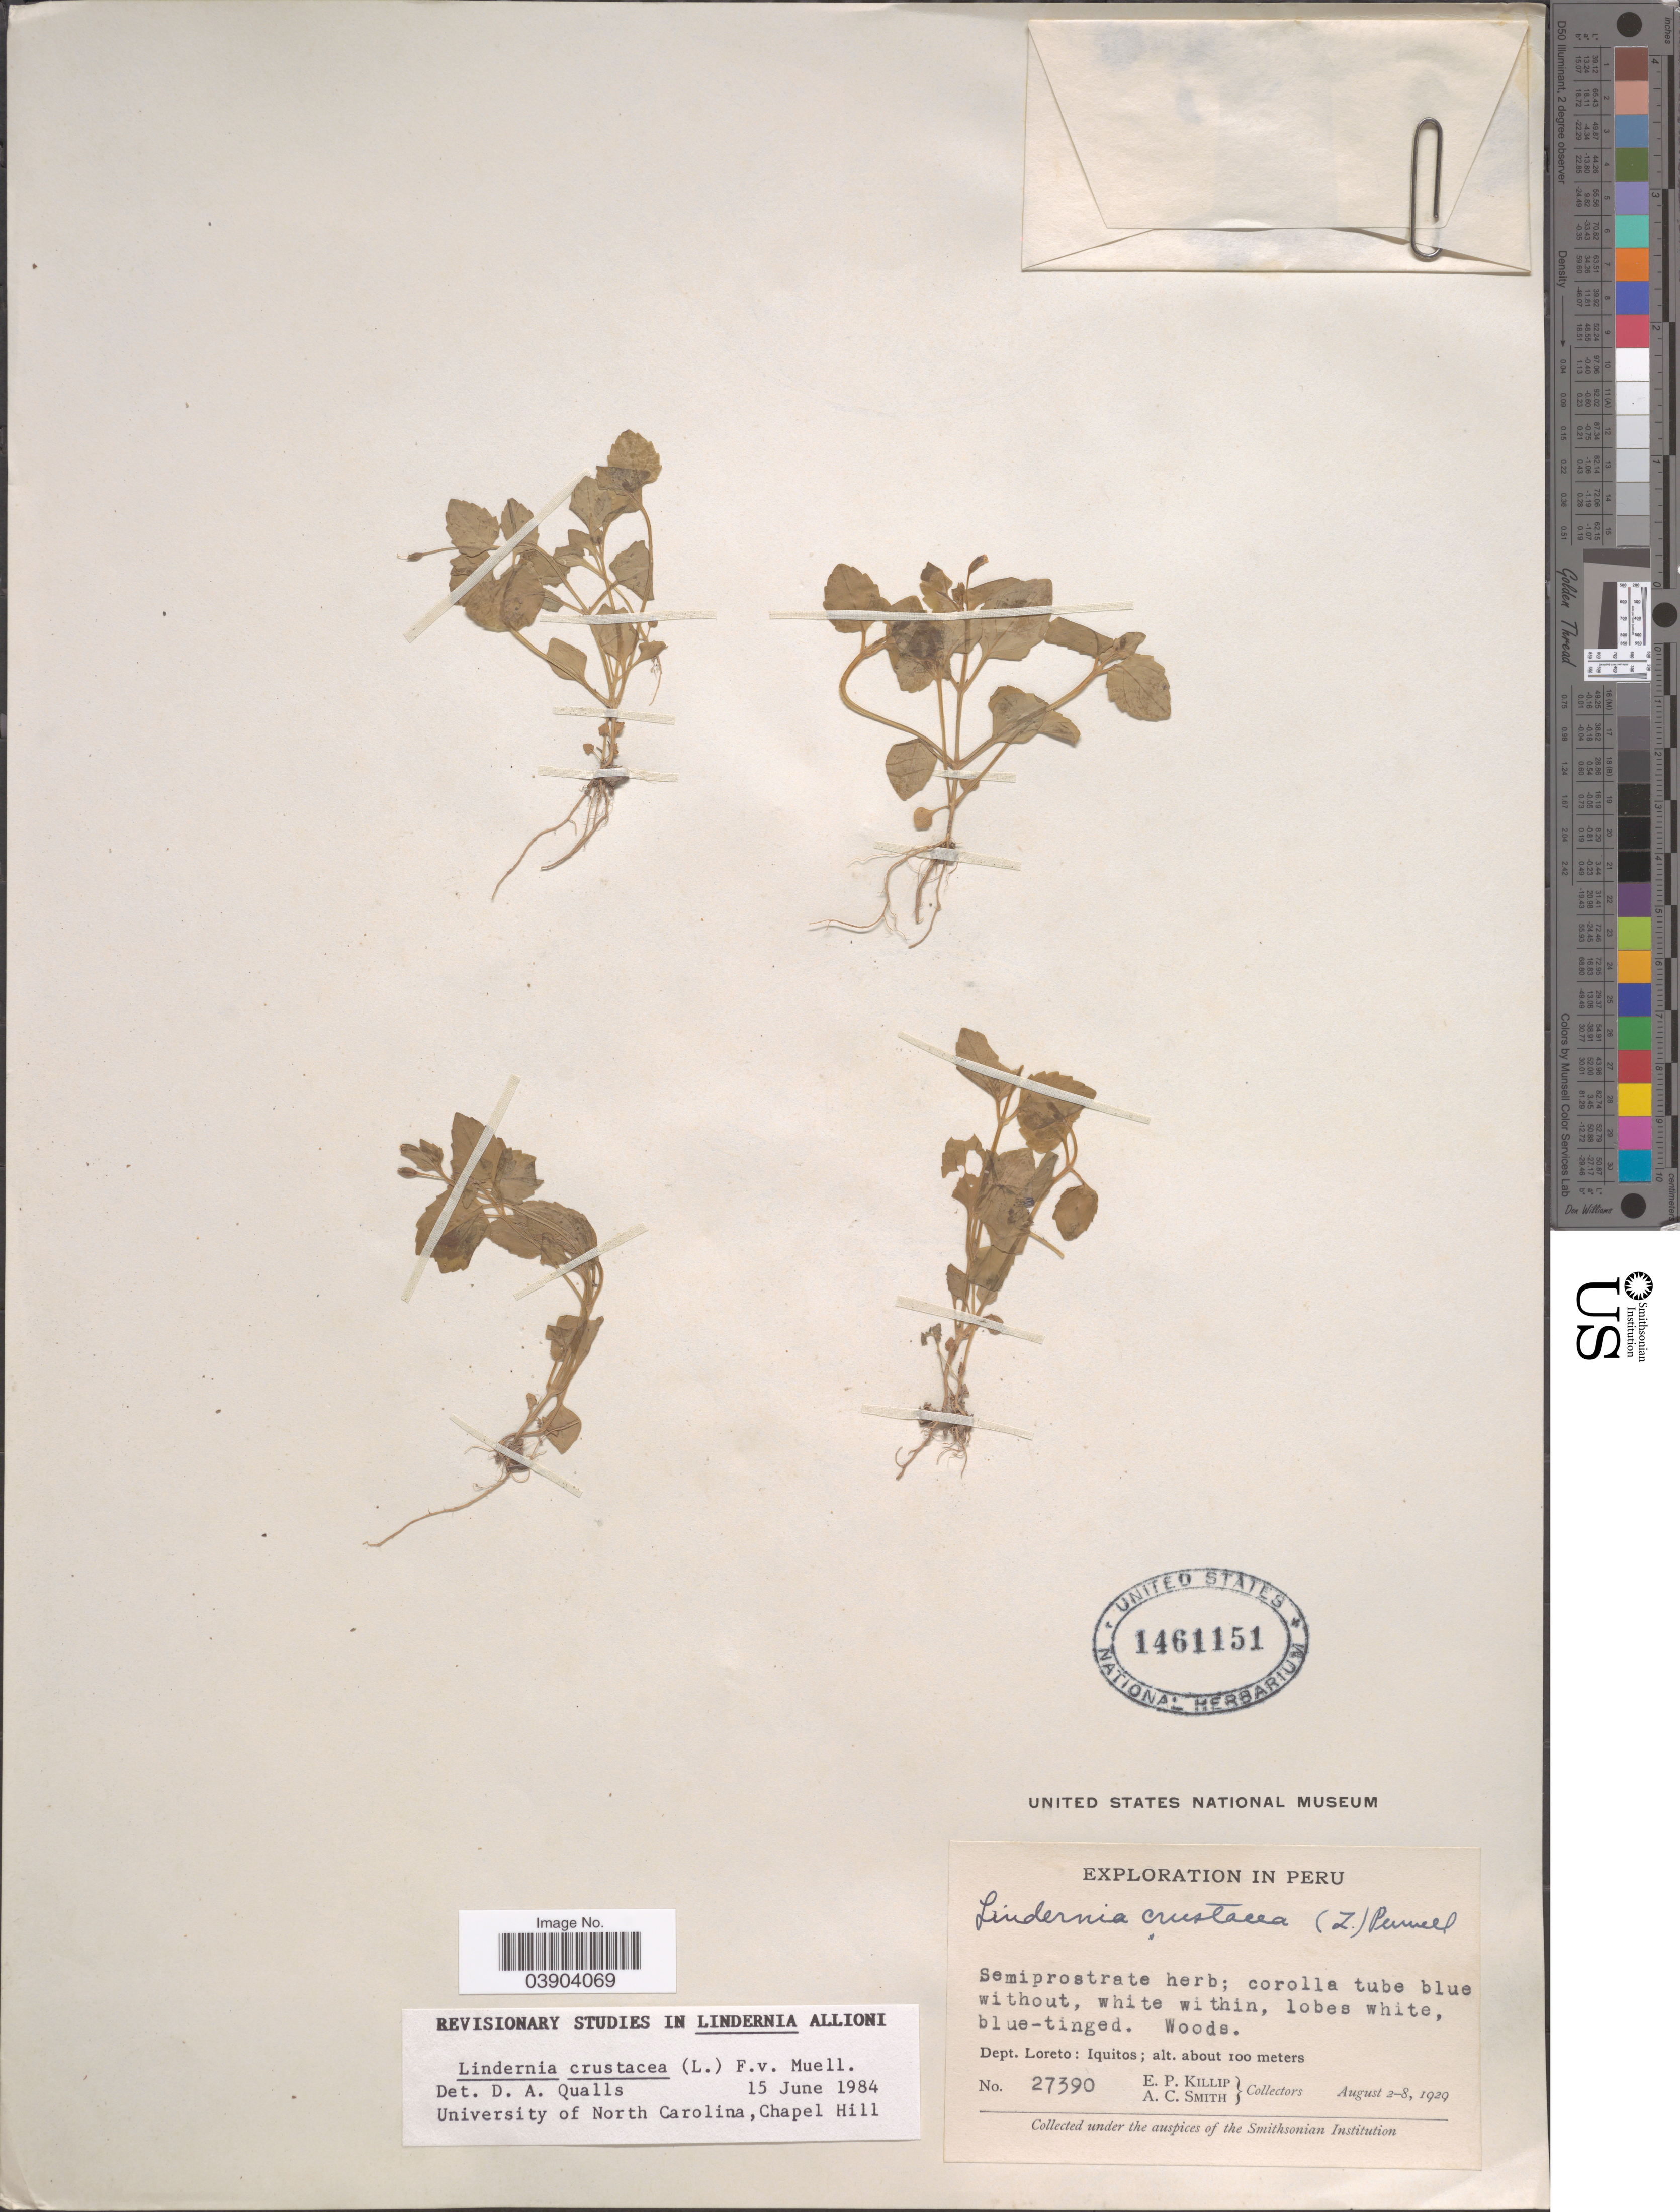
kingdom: Plantae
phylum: Tracheophyta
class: Magnoliopsida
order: Lamiales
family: Linderniaceae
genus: Lindernia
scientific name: Lindernia crustacea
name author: (L.) F. Muell.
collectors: E. P. Killip & A. C. Smith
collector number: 27390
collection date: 1929-08-02/1929-08-08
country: Peru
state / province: Loreto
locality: Dept. Loreto: Iquitos.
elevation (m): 100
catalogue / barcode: US 1461151